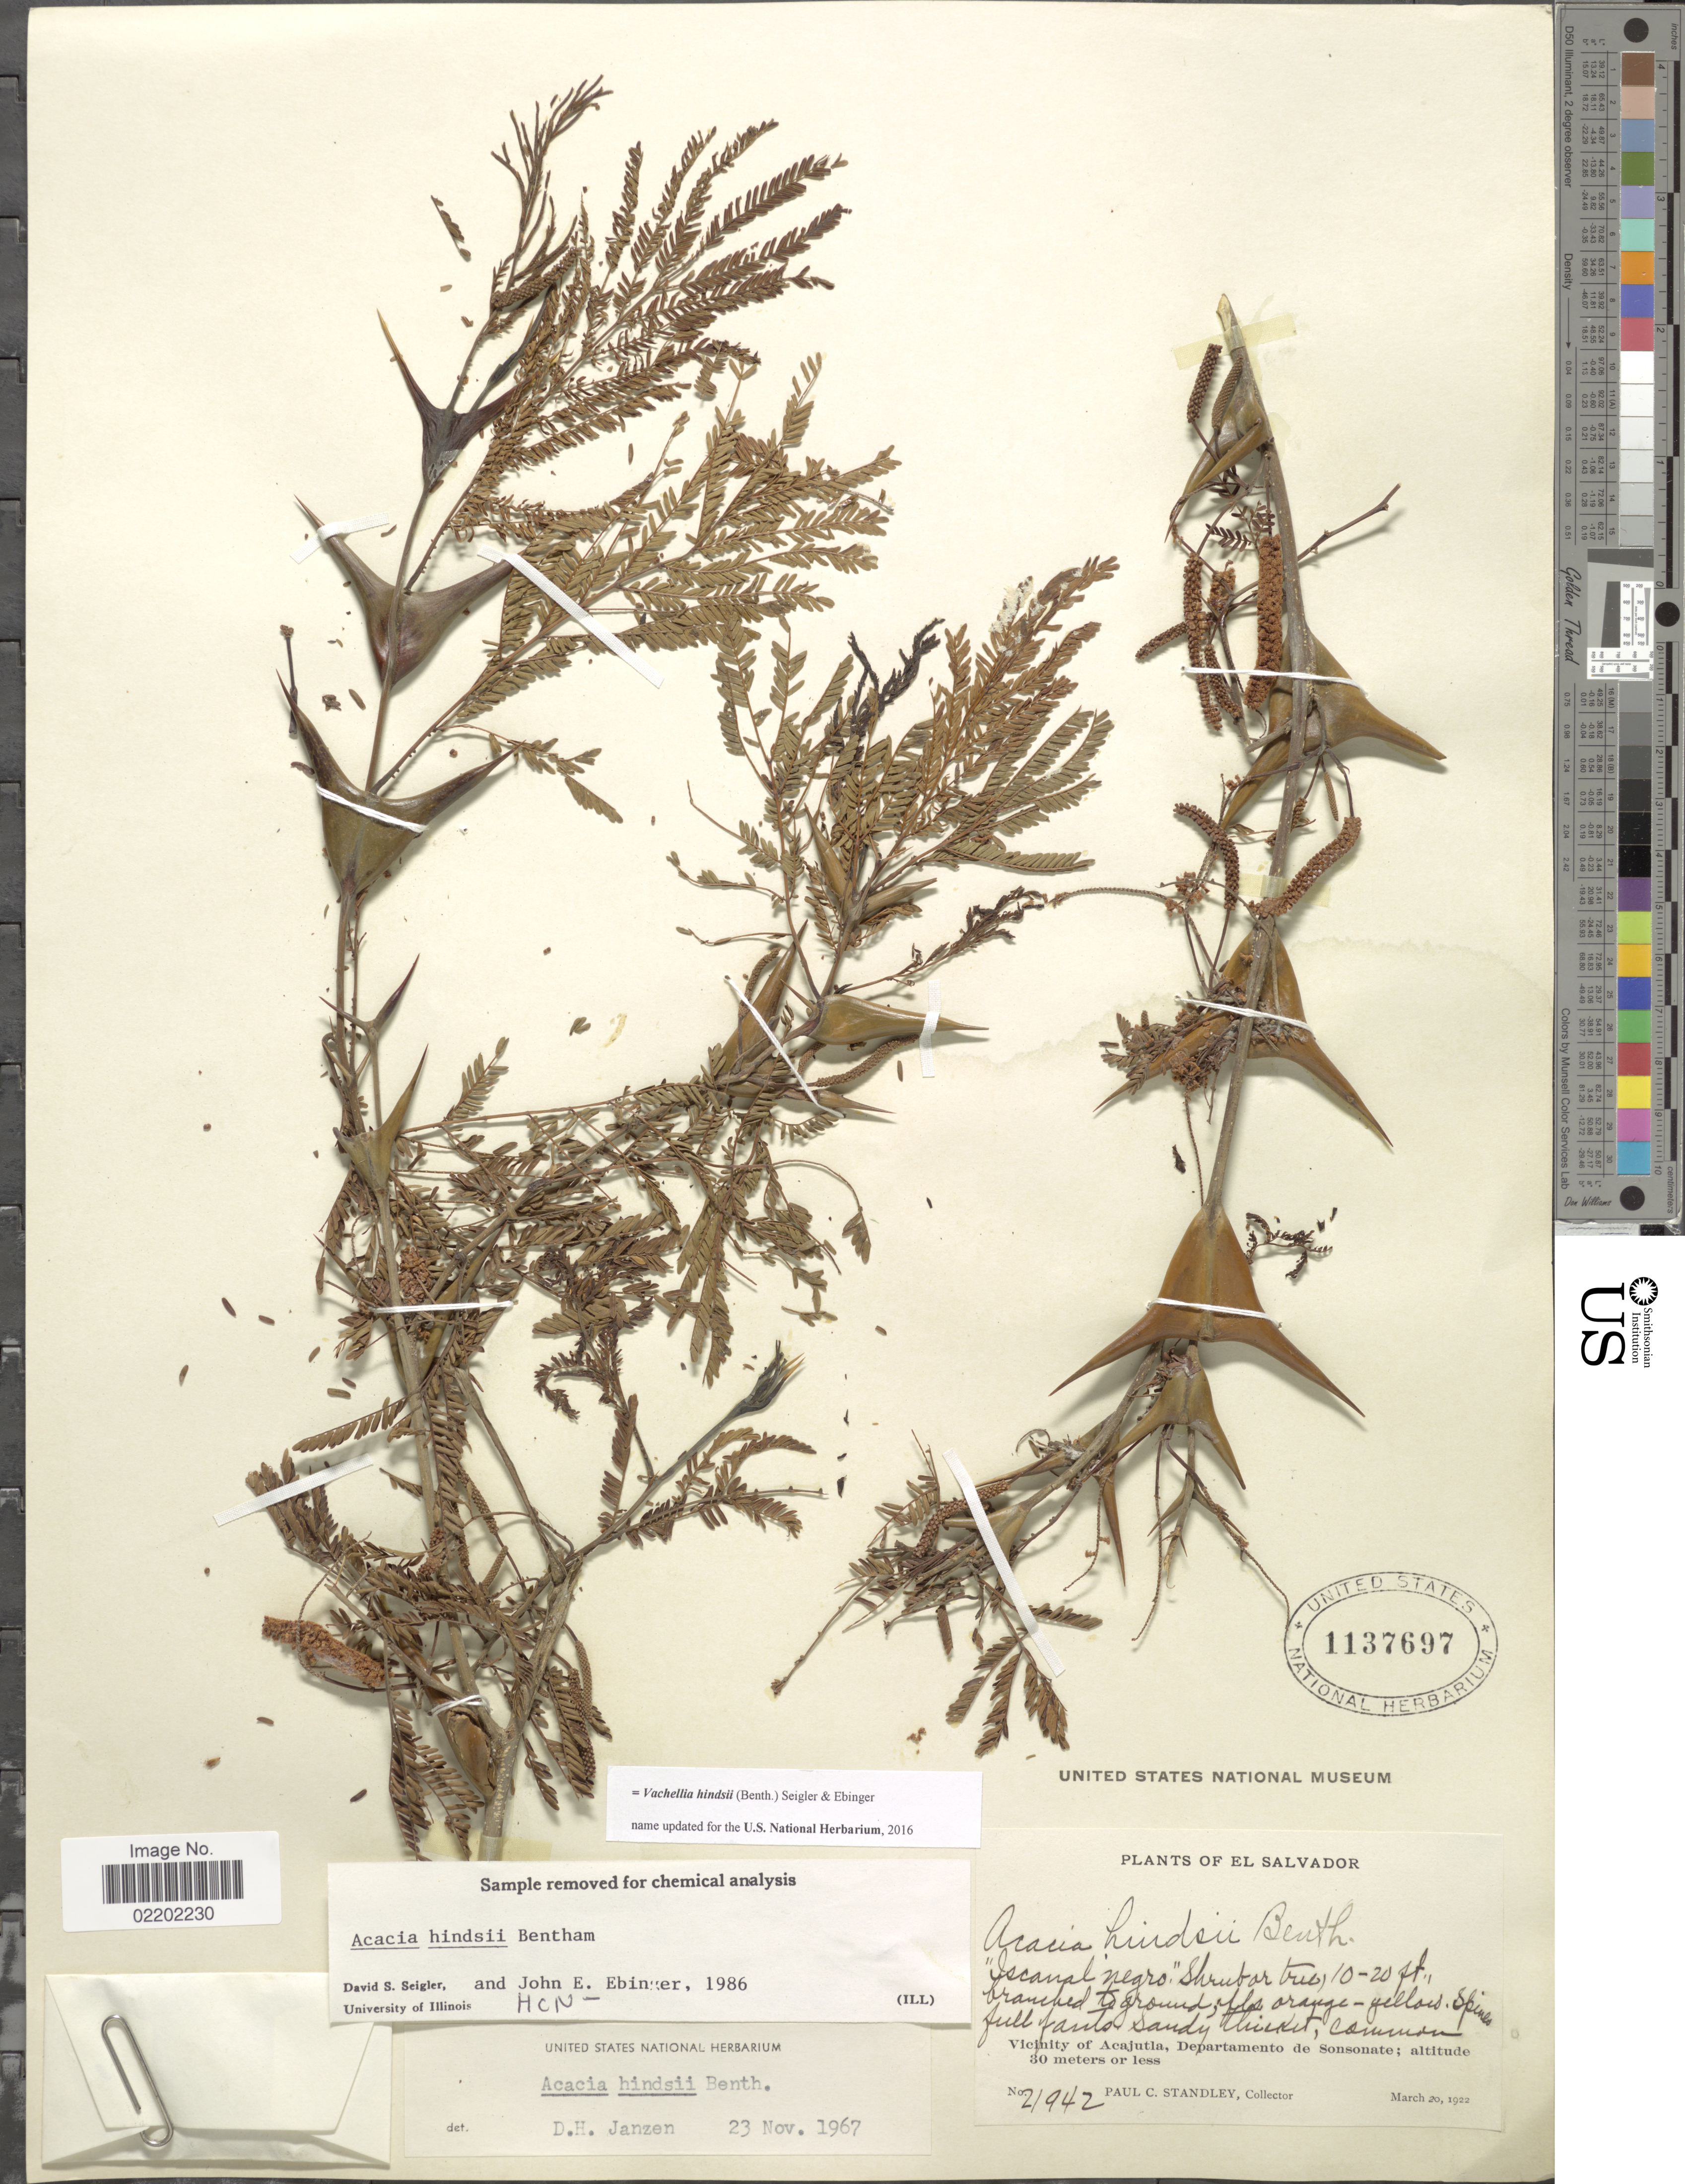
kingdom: Plantae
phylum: Tracheophyta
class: Magnoliopsida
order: Fabales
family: Fabaceae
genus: Vachellia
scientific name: Vachellia hindsii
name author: (Benth.) Seigler & Ebinger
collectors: P. C. Standley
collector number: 21942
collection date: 1922-03-20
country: El Salvador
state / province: Sonsonate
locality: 'Iscanal Negro', Vicinity of Acajuta, Departamento de Sonsonate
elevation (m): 30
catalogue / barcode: US 1137697